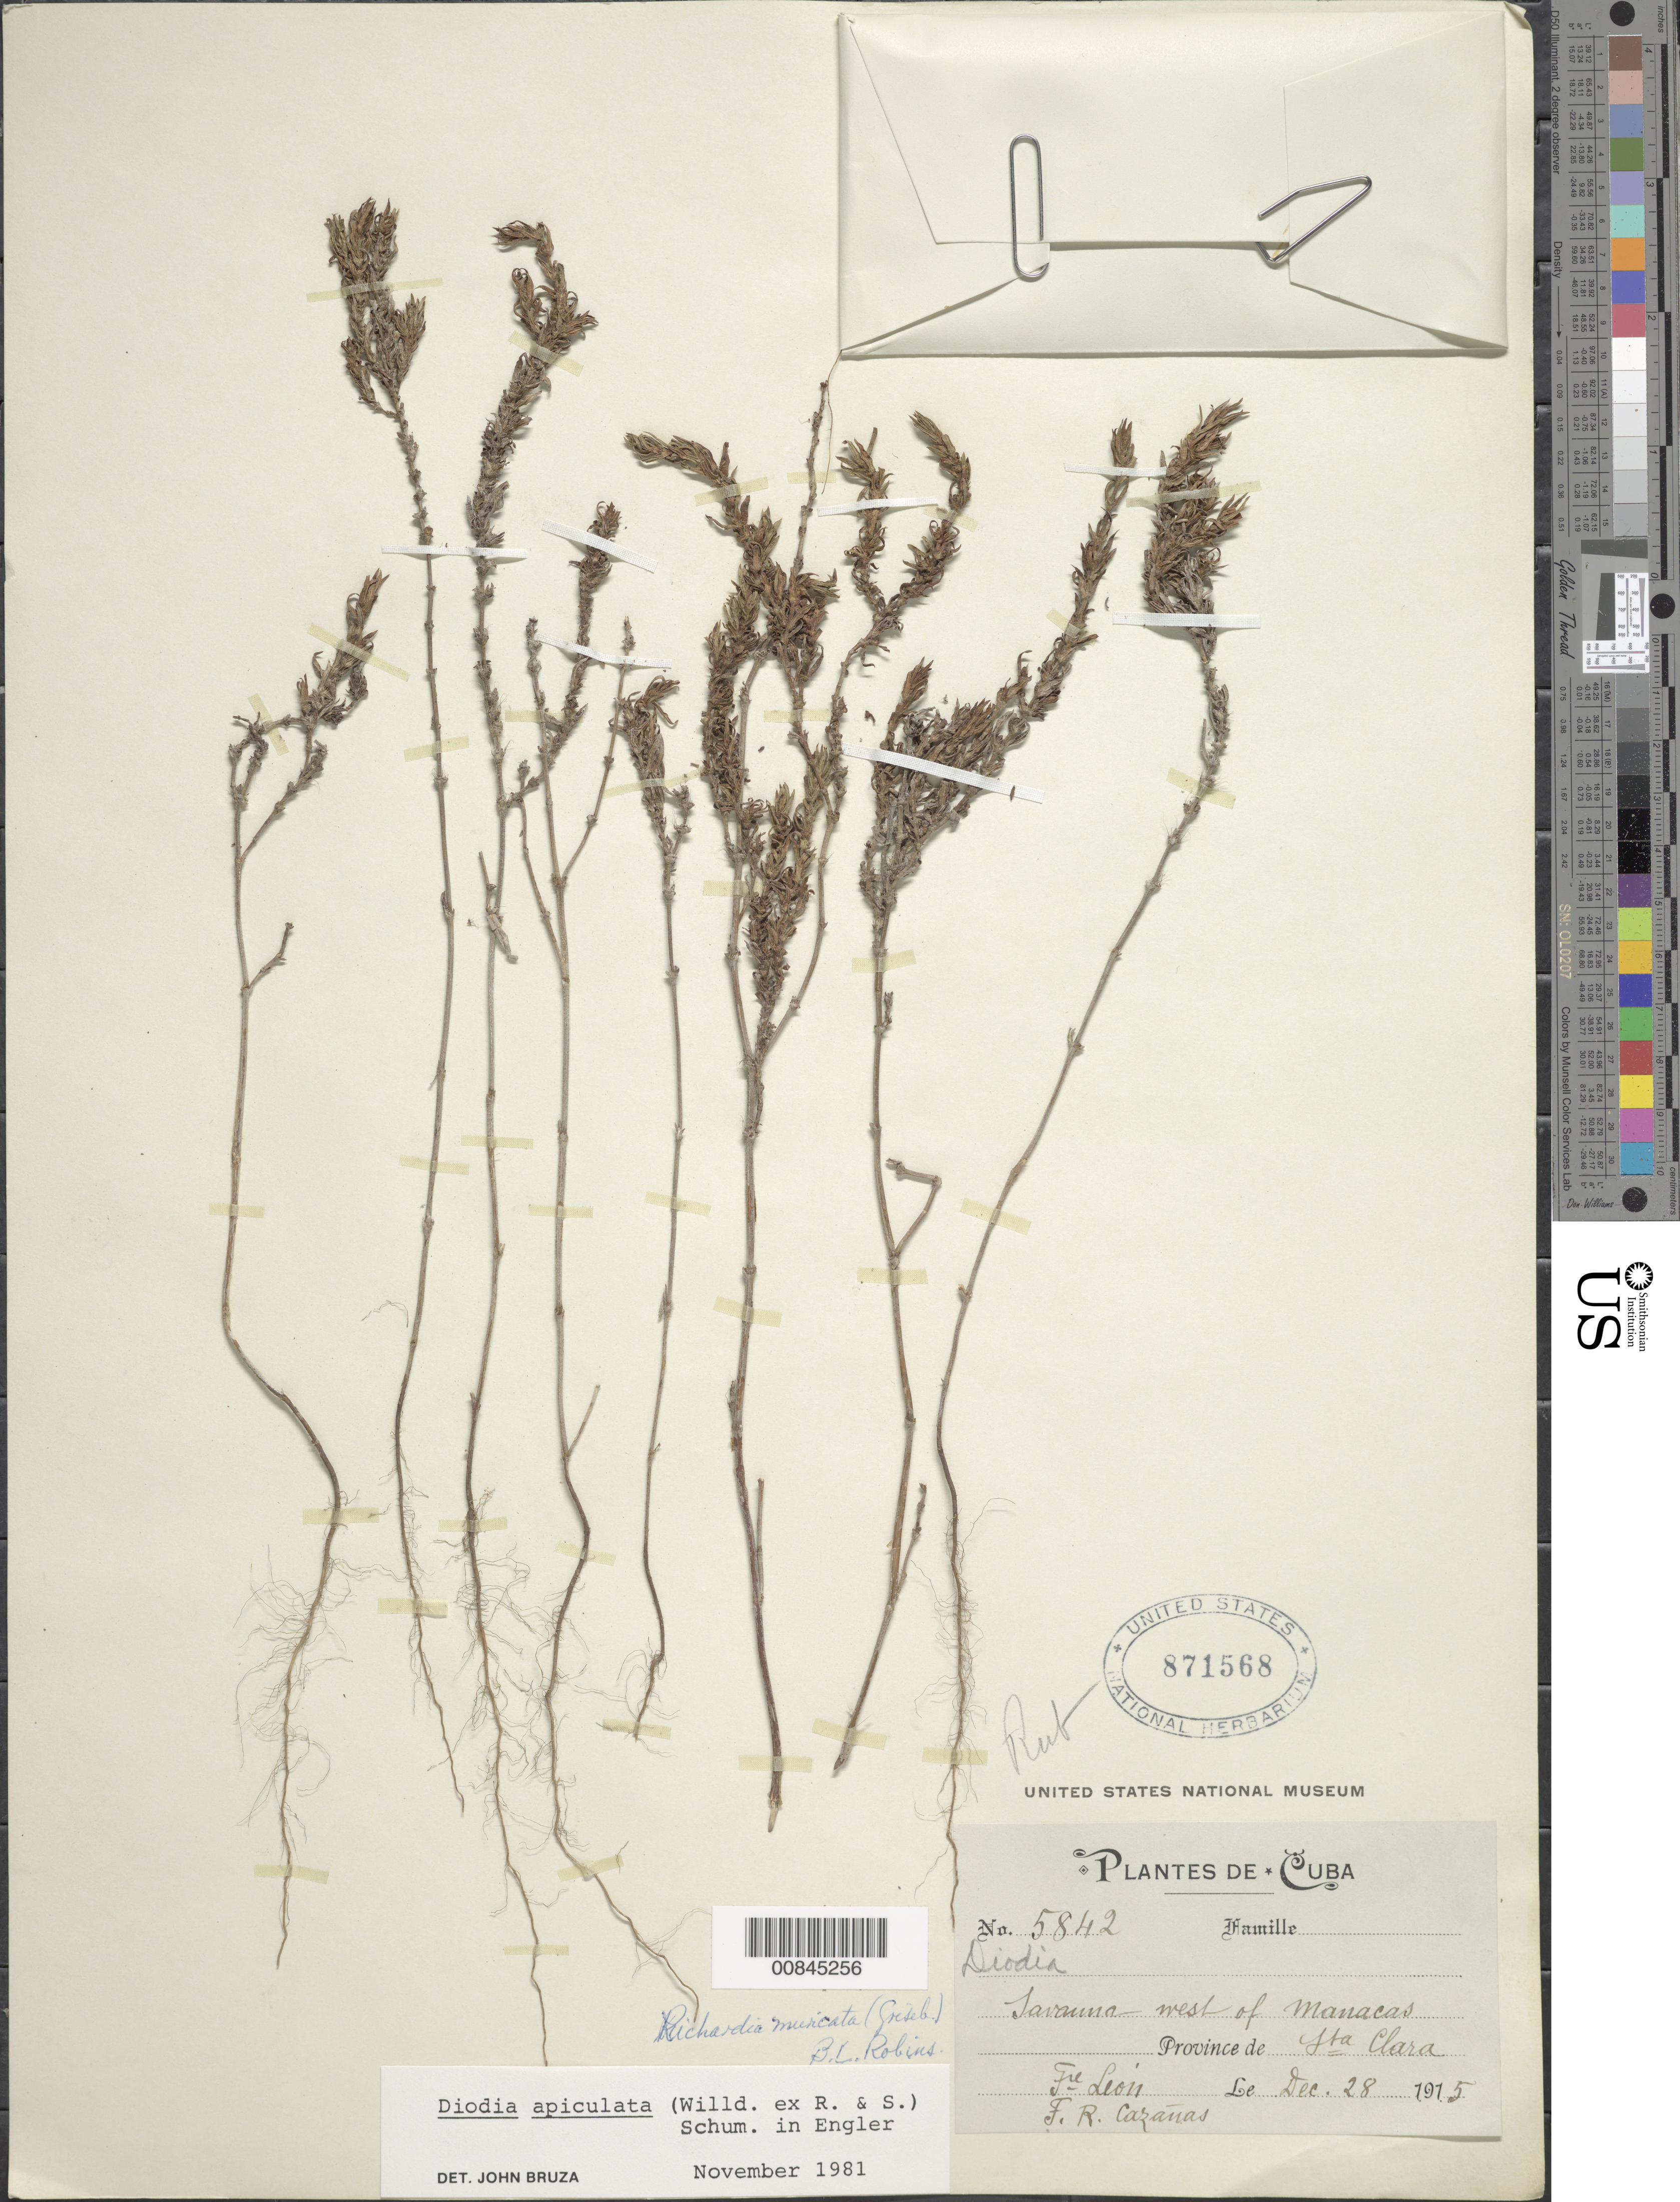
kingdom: Plantae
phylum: Tracheophyta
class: Magnoliopsida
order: Gentianales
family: Rubiaceae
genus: Diodella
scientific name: Diodella apiculata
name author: (Willd. ex Roem. & Schult.) Delprete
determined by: Bruza, J.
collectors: Bro. León & F. Cazauas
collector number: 5842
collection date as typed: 28 Dec 1915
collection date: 1915-12-28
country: Cuba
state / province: Las Villas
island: Cuba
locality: W of Manacas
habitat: Savanna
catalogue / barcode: US 871568